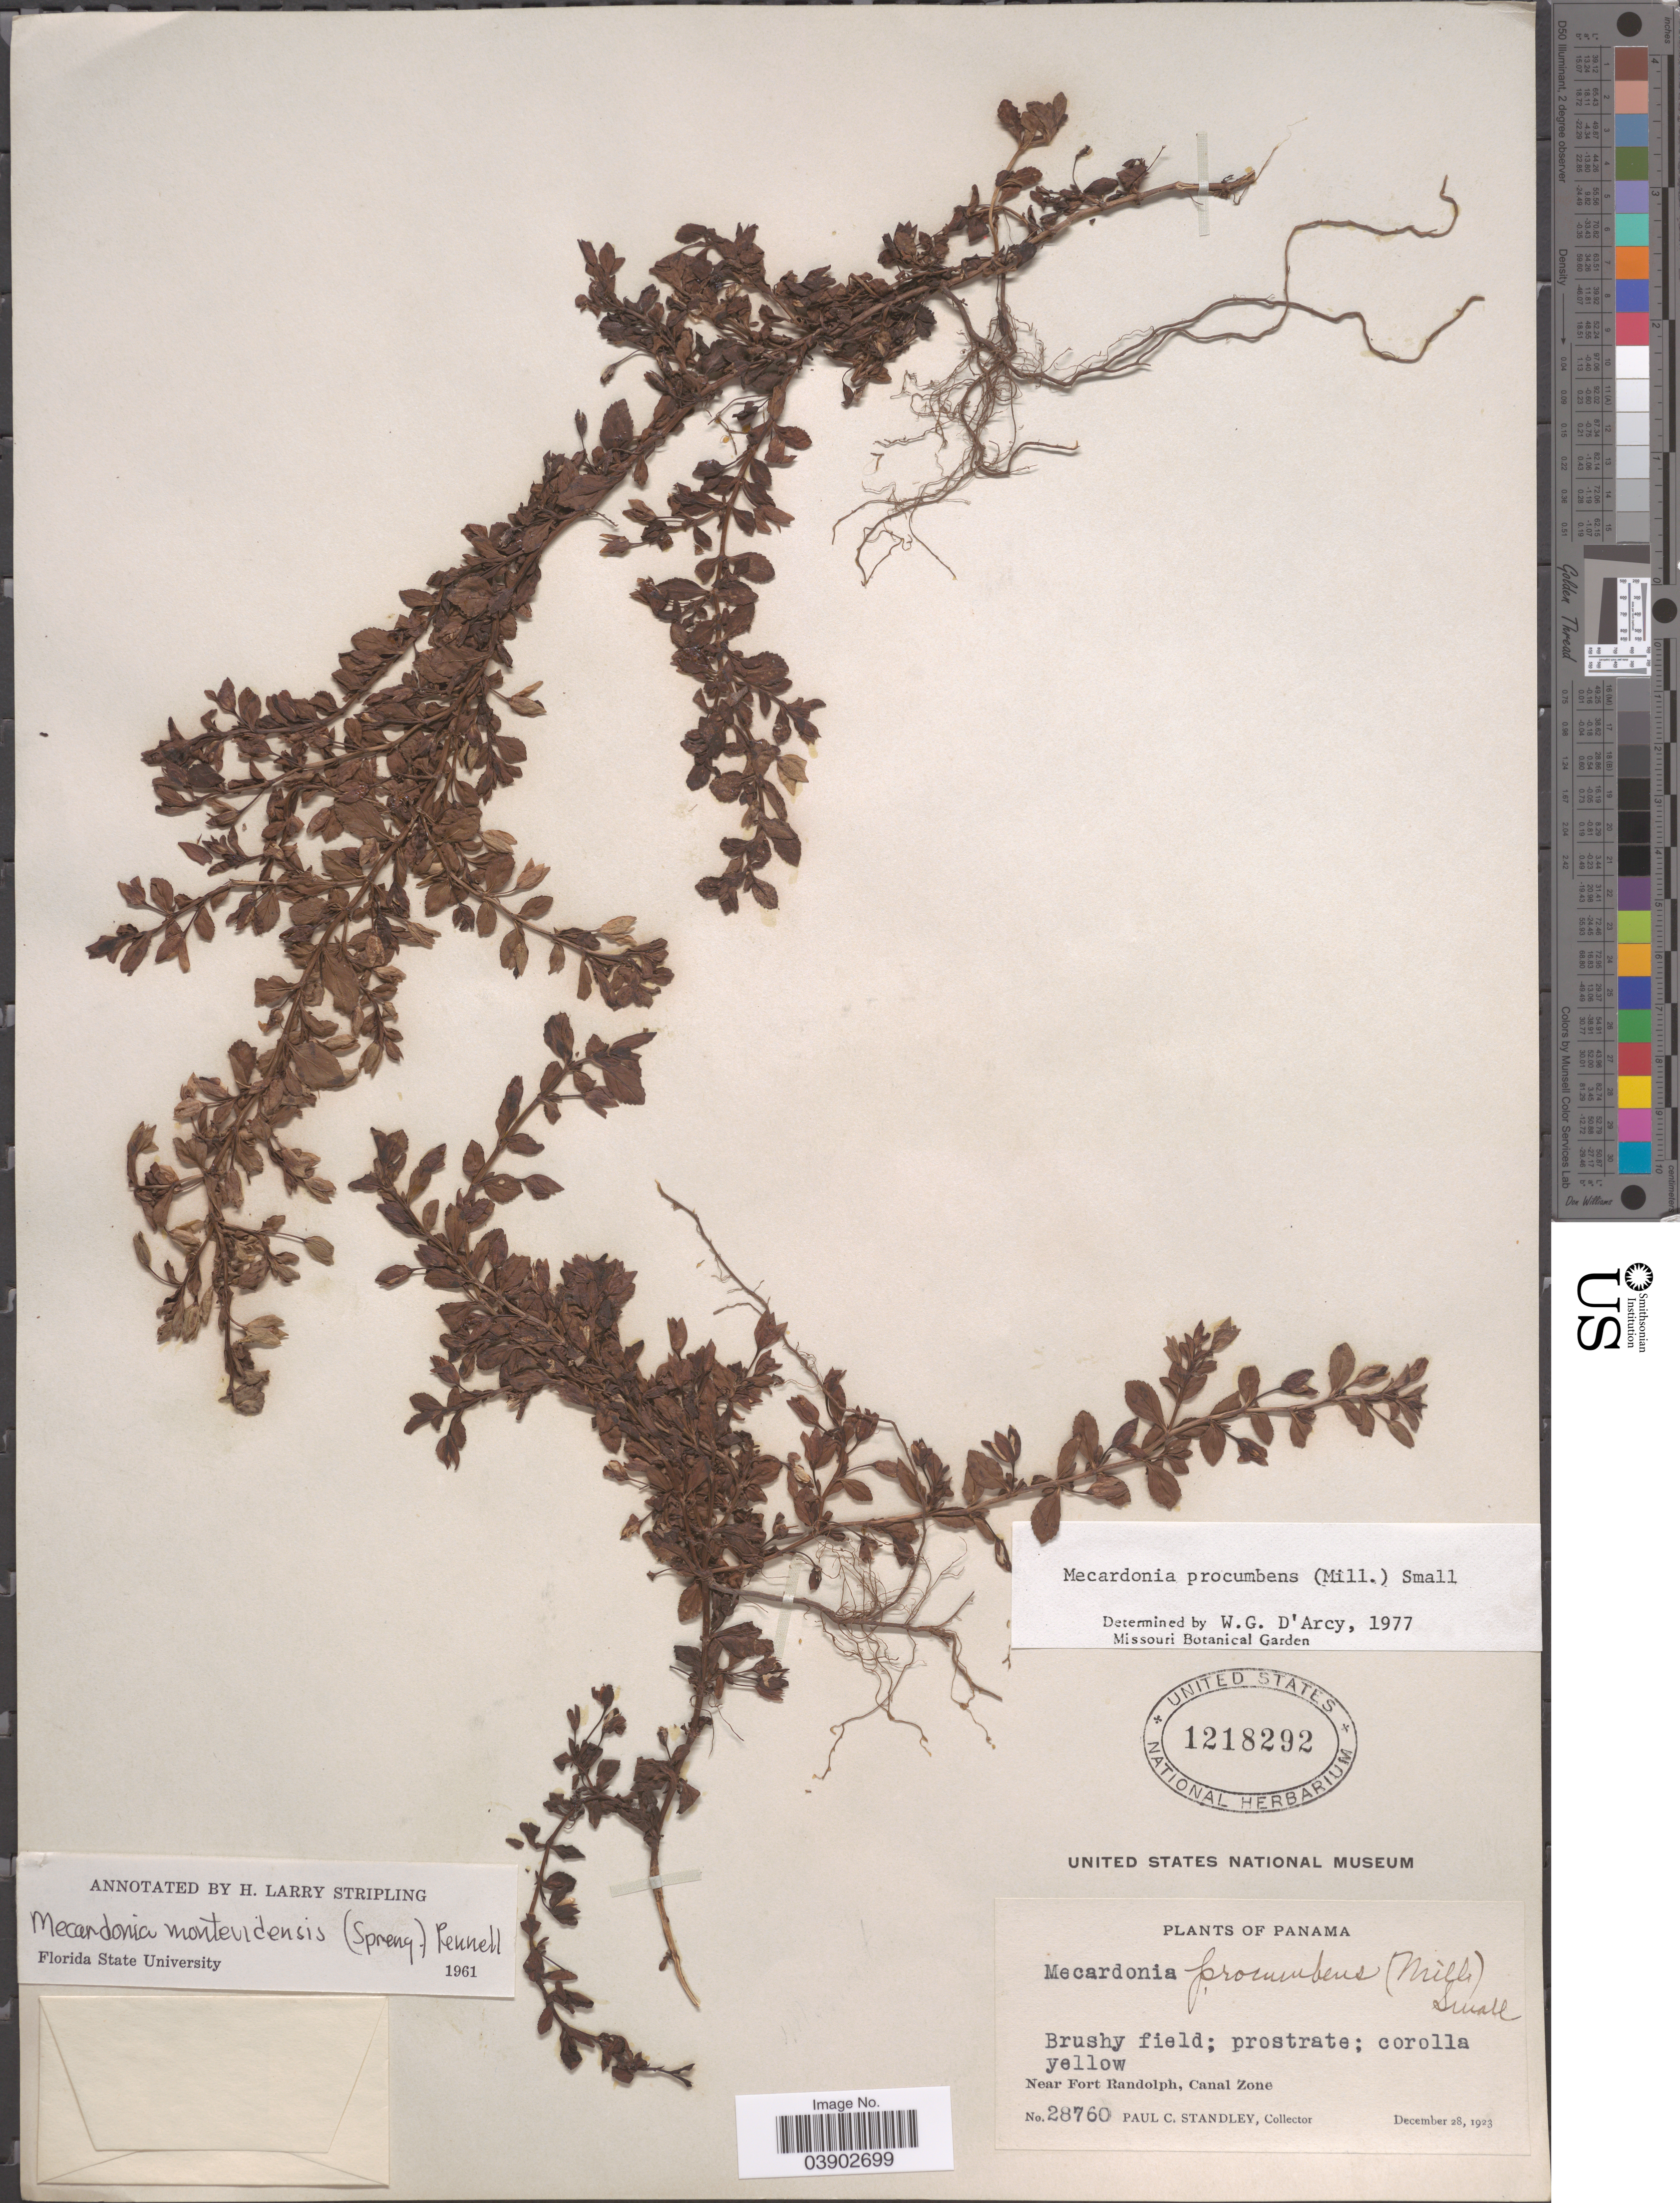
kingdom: Plantae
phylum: Tracheophyta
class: Magnoliopsida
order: Lamiales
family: Plantaginaceae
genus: Mecardonia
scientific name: Mecardonia procumbens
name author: (Mill.) Small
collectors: P. C. Standley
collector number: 28760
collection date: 1923-12-28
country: Panama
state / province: Colón / Panamá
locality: Near Fort Randolph, Canal Zone.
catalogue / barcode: US 1218292